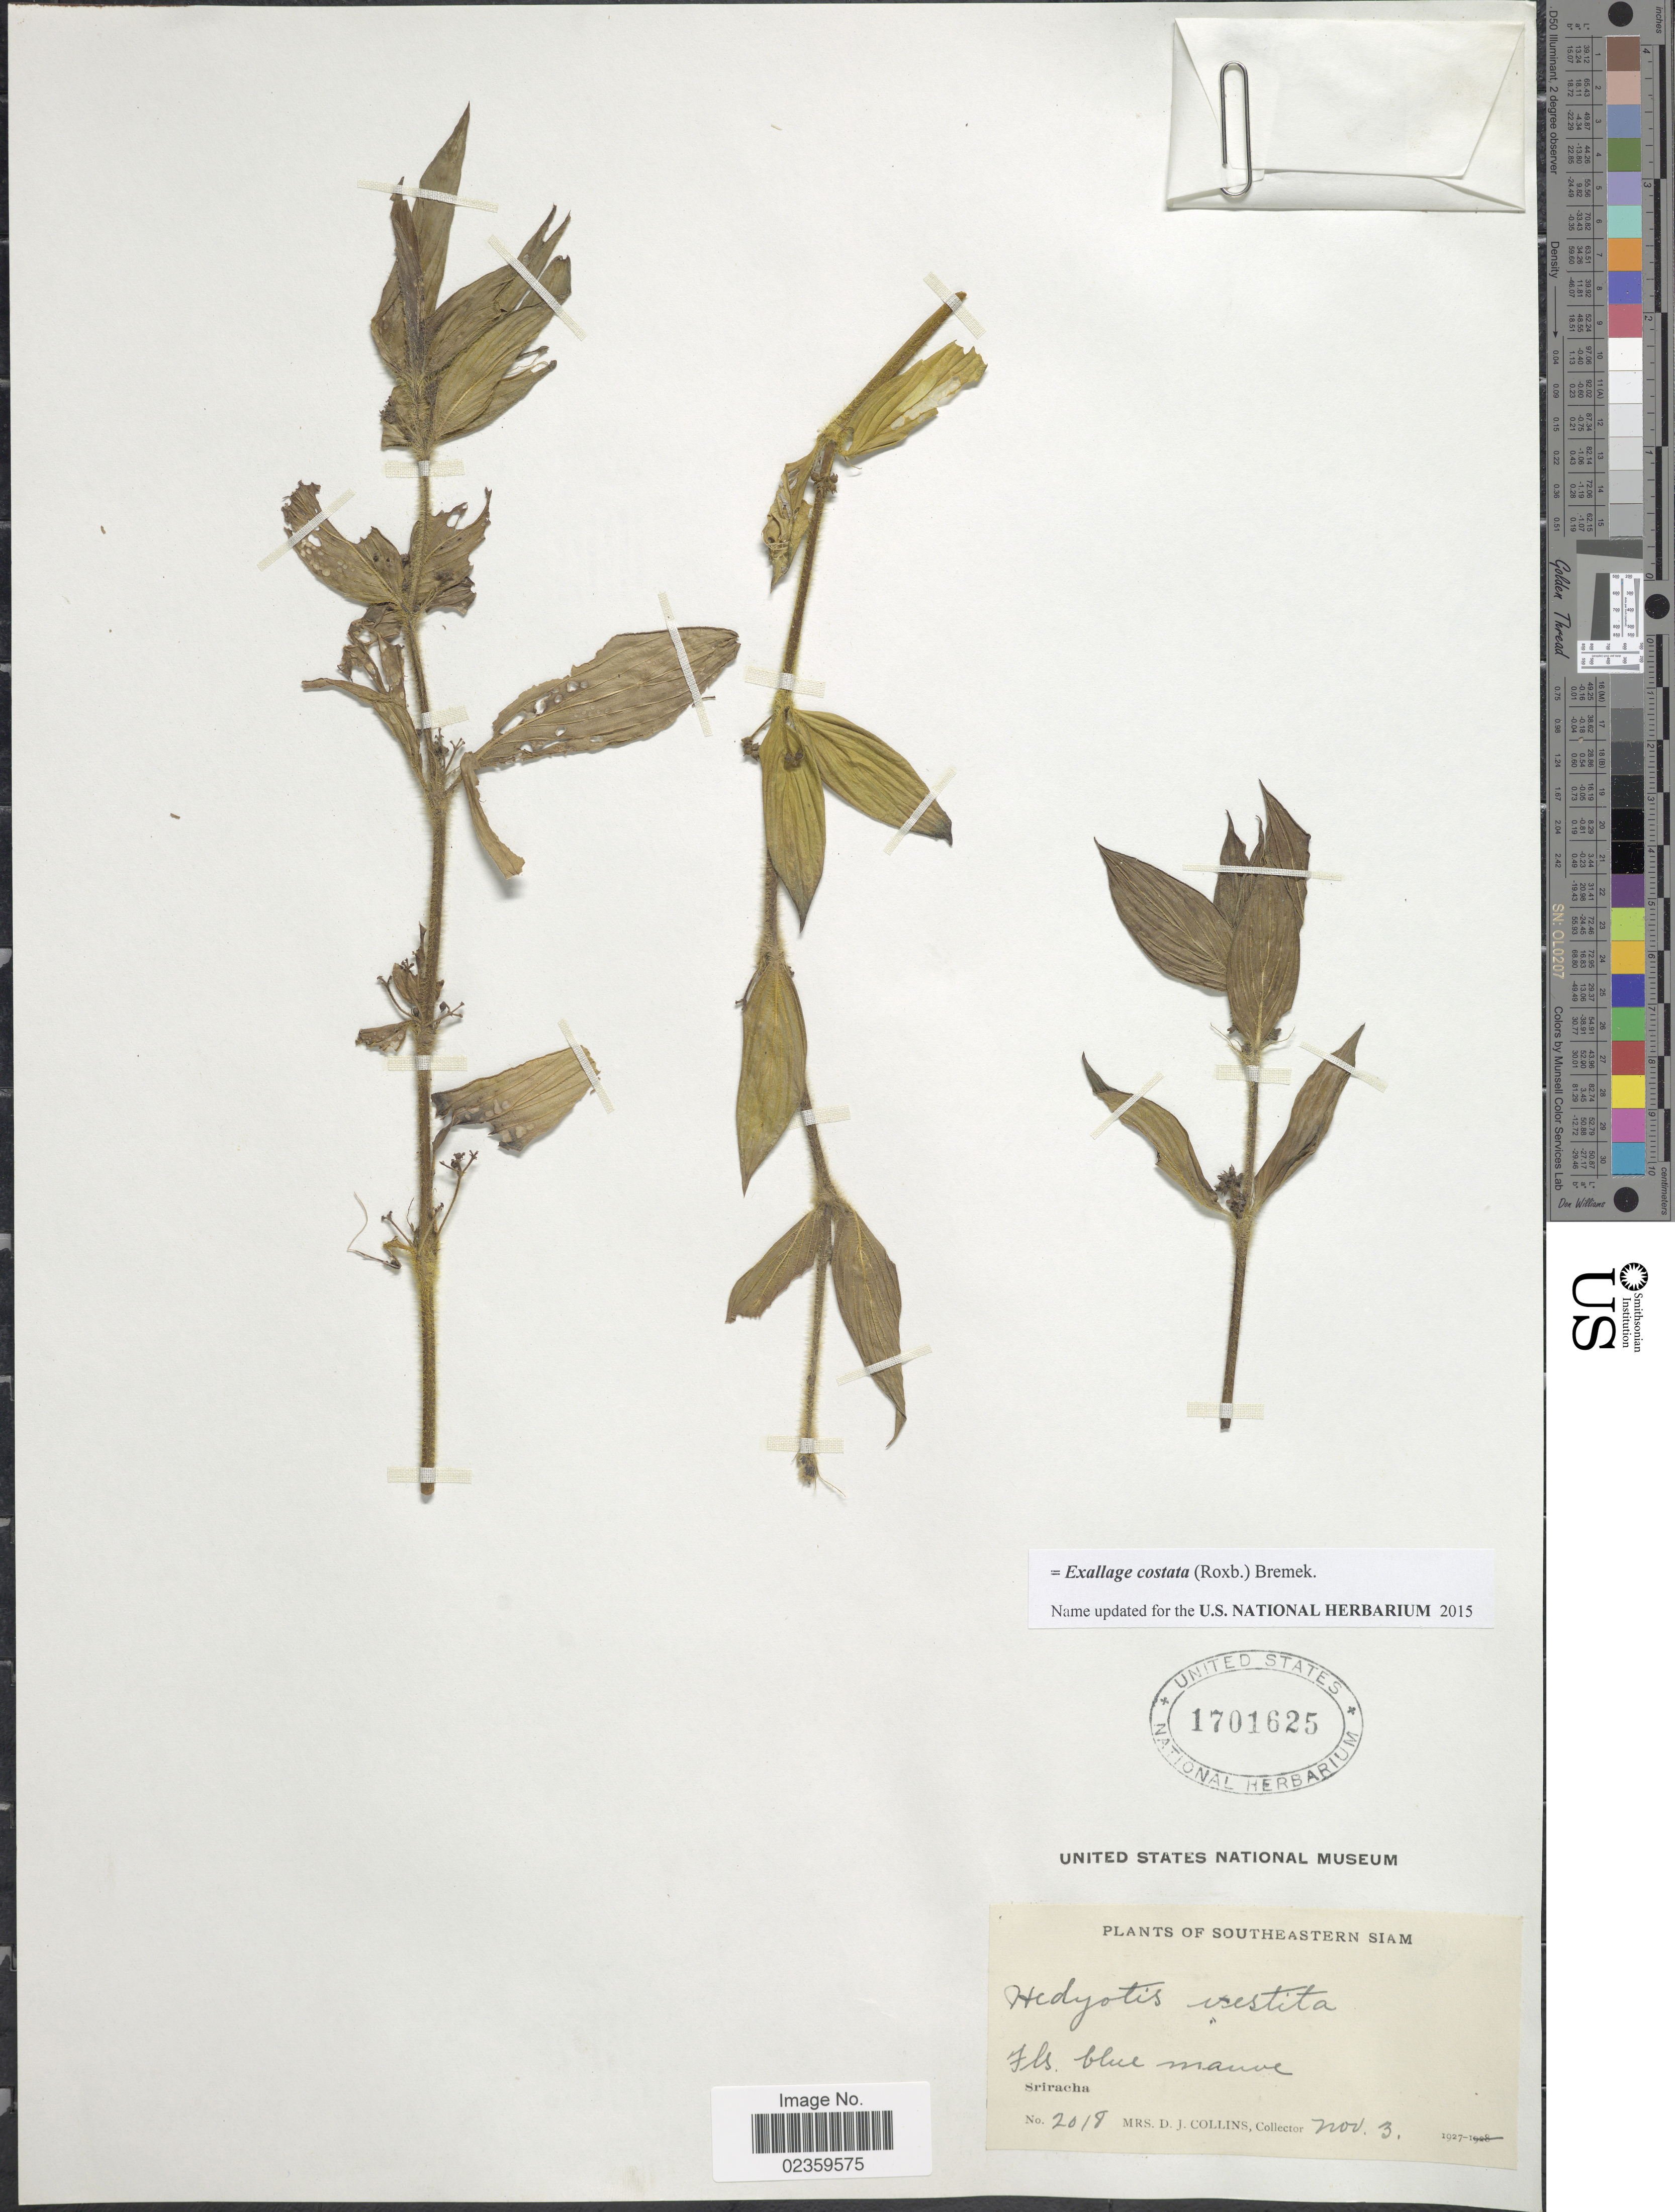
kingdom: Plantae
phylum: Tracheophyta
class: Magnoliopsida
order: Gentianales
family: Rubiaceae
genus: Exallage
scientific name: Exallage costata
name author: (Roxb.) Bremek.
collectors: Mrs. D. J. Collins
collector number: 2018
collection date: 1927-11-03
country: Thailand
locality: Southeastern Siam. Sriracha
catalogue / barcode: US 1701625